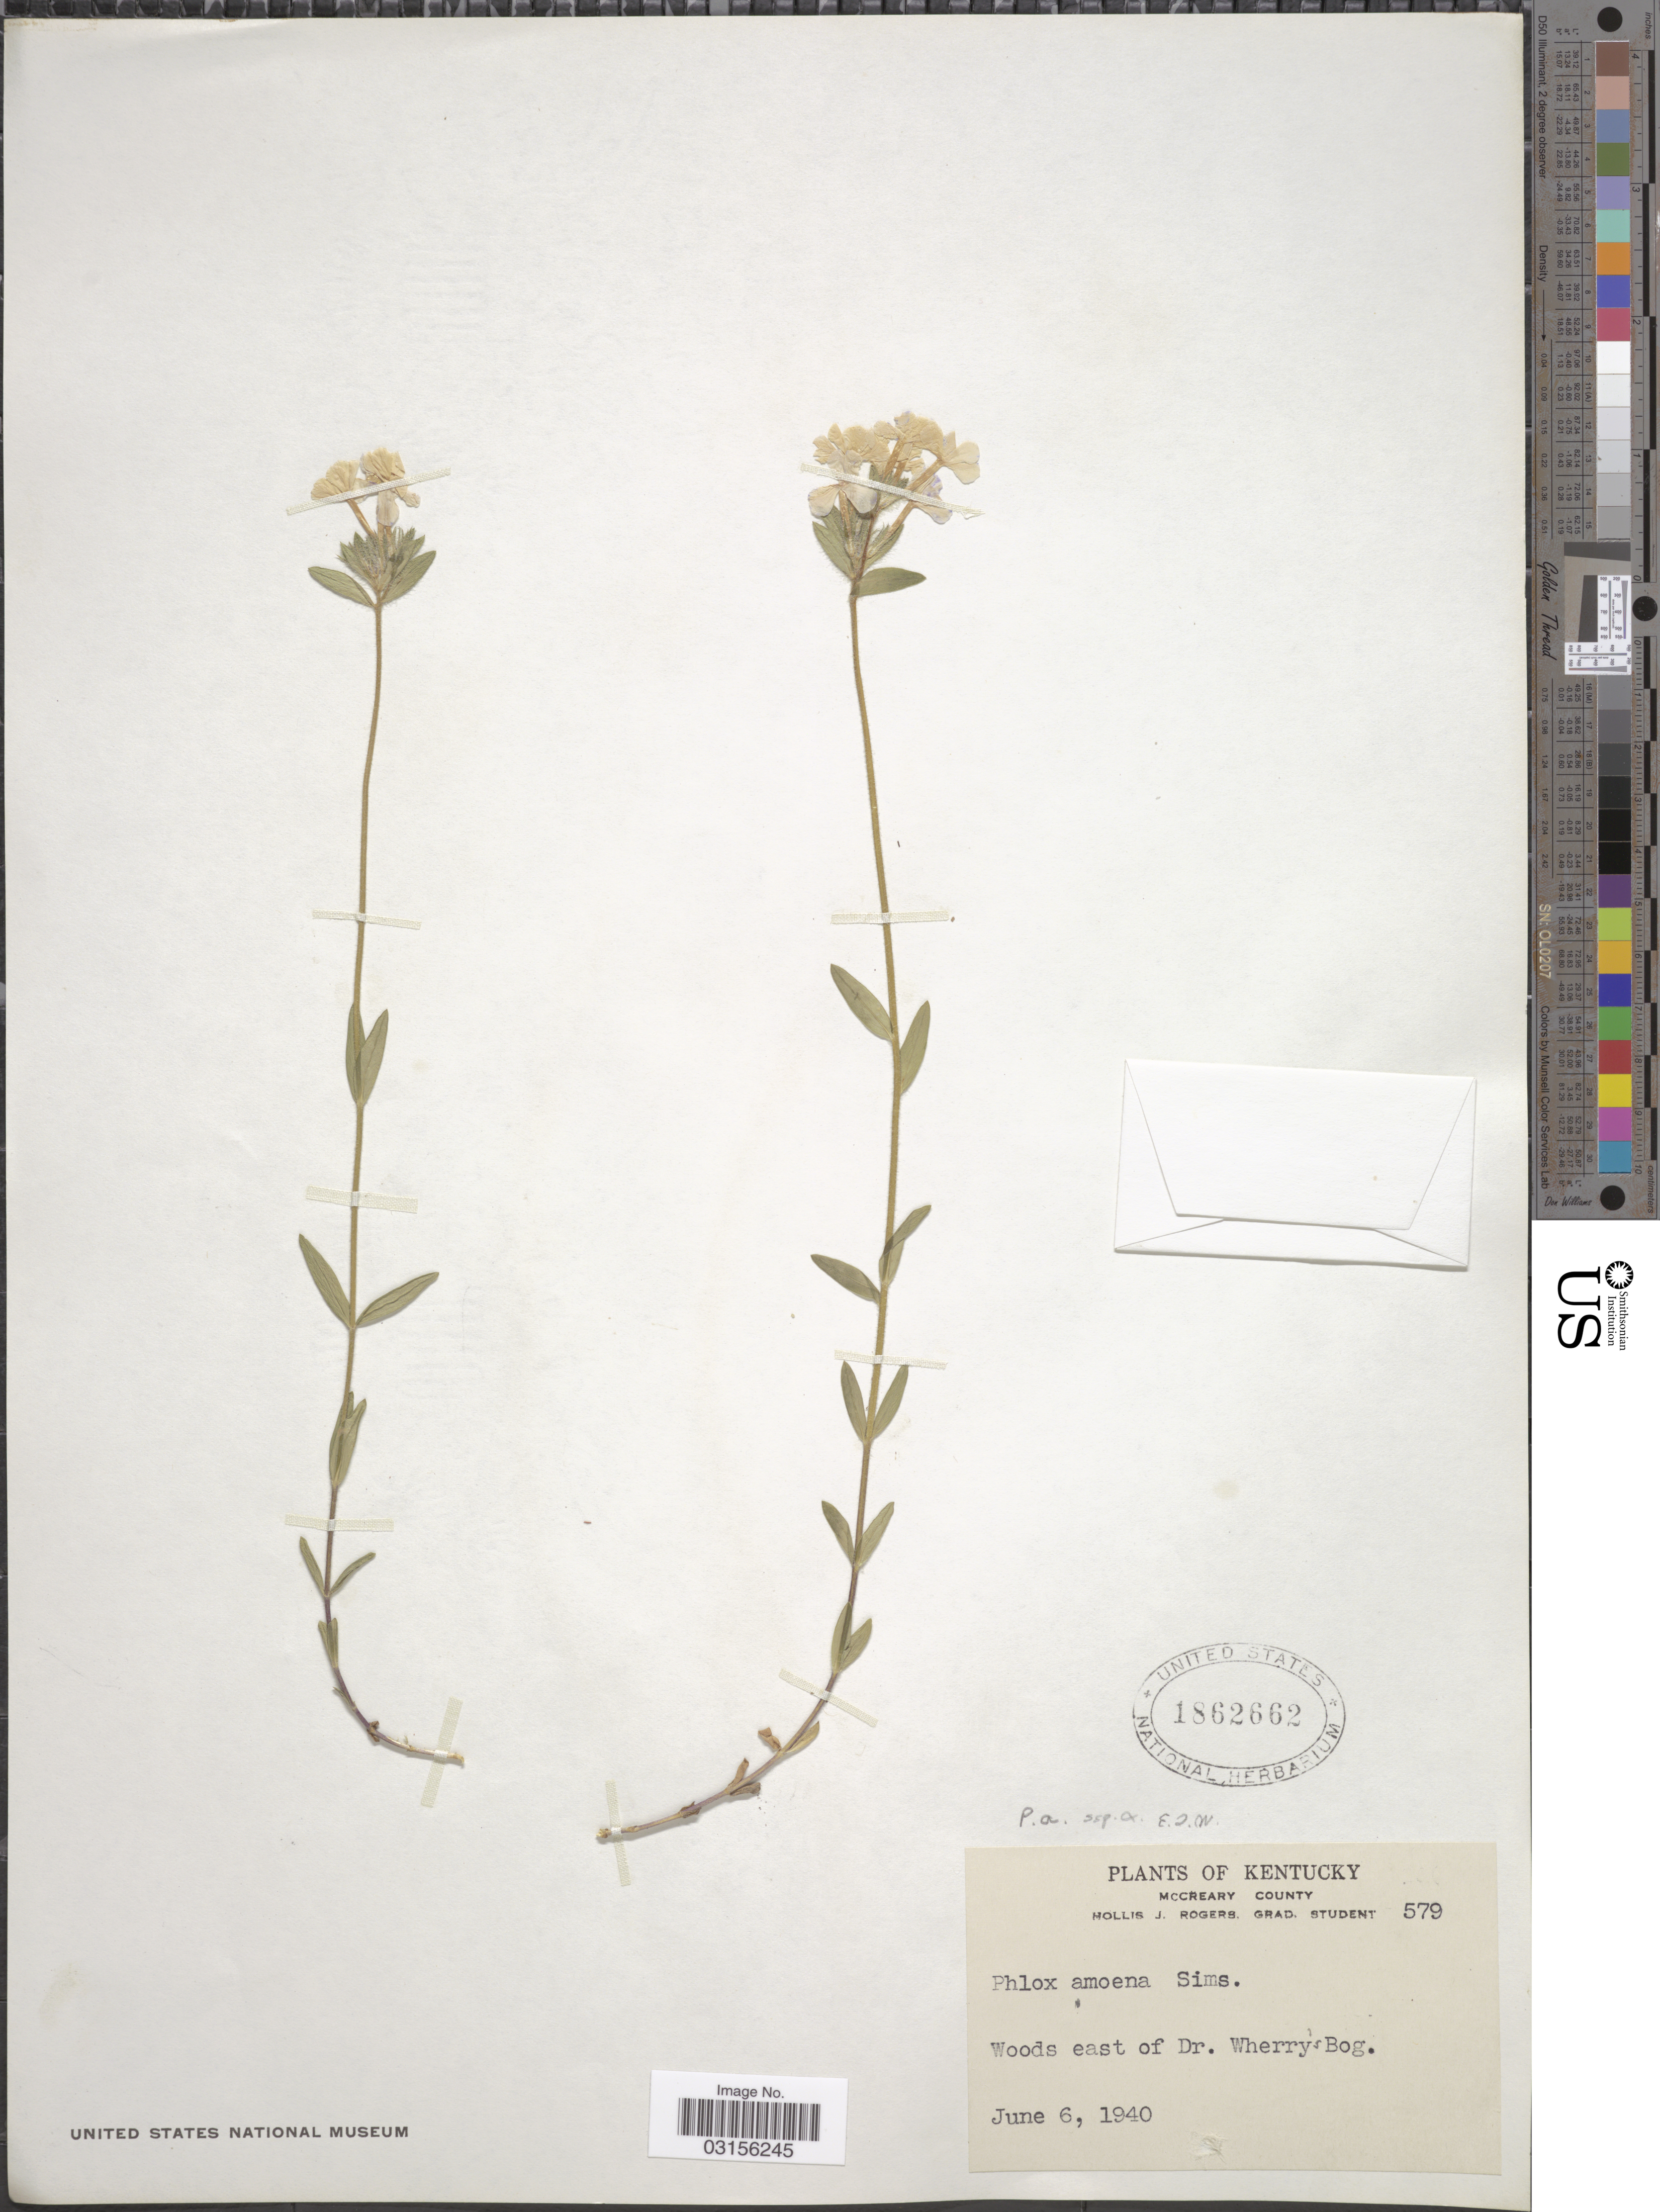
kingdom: Plantae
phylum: Tracheophyta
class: Magnoliopsida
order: Ericales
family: Polemoniaceae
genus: Phlox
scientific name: Phlox amoena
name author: Sims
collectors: H. J. Rogers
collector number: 579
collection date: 1940-06-06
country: United States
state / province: Kentucky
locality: McCreary County. Woods east of Dr. Wherry's Bog.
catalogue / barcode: US 1862662